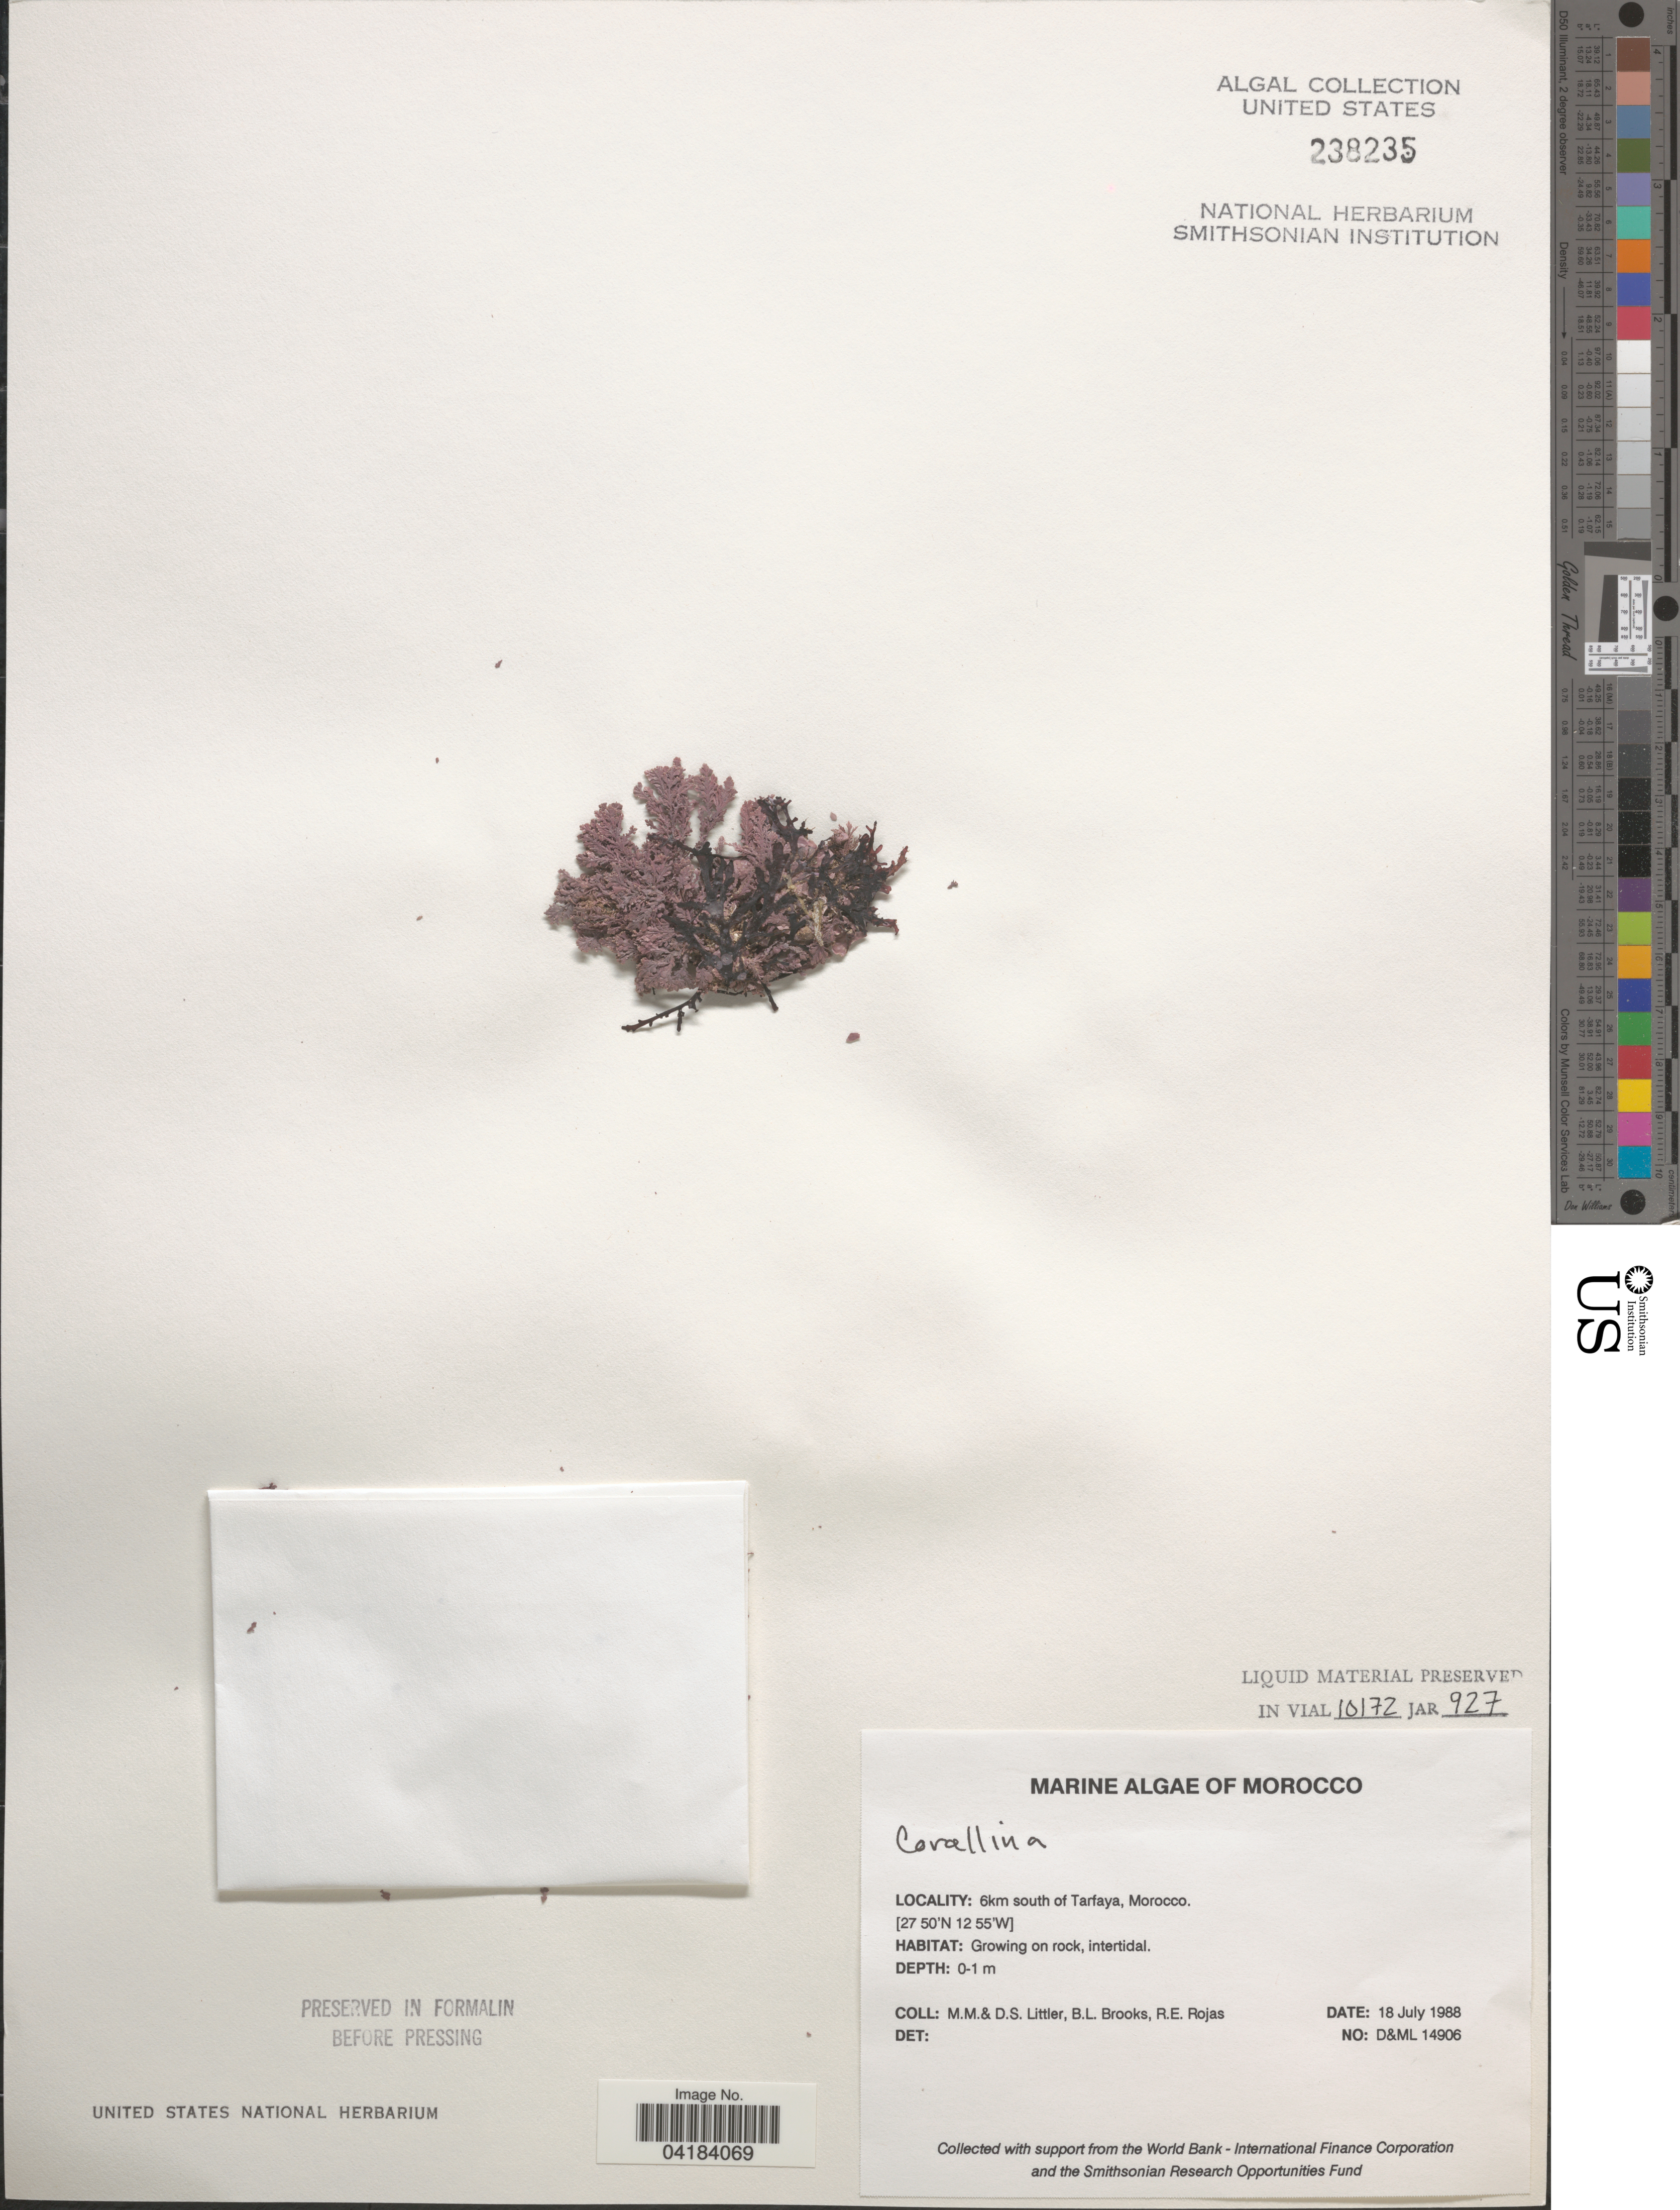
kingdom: Plantae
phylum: Rhodophyta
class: Florideophyceae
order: Corallinales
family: Corallinaceae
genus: Corallina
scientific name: Corallina sp.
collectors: D. S. Littler, B. Brooks & R. Rojas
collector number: D&ML14906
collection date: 1988-07-18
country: Morocco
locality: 6km south of Tarfaya.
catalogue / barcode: US 238235